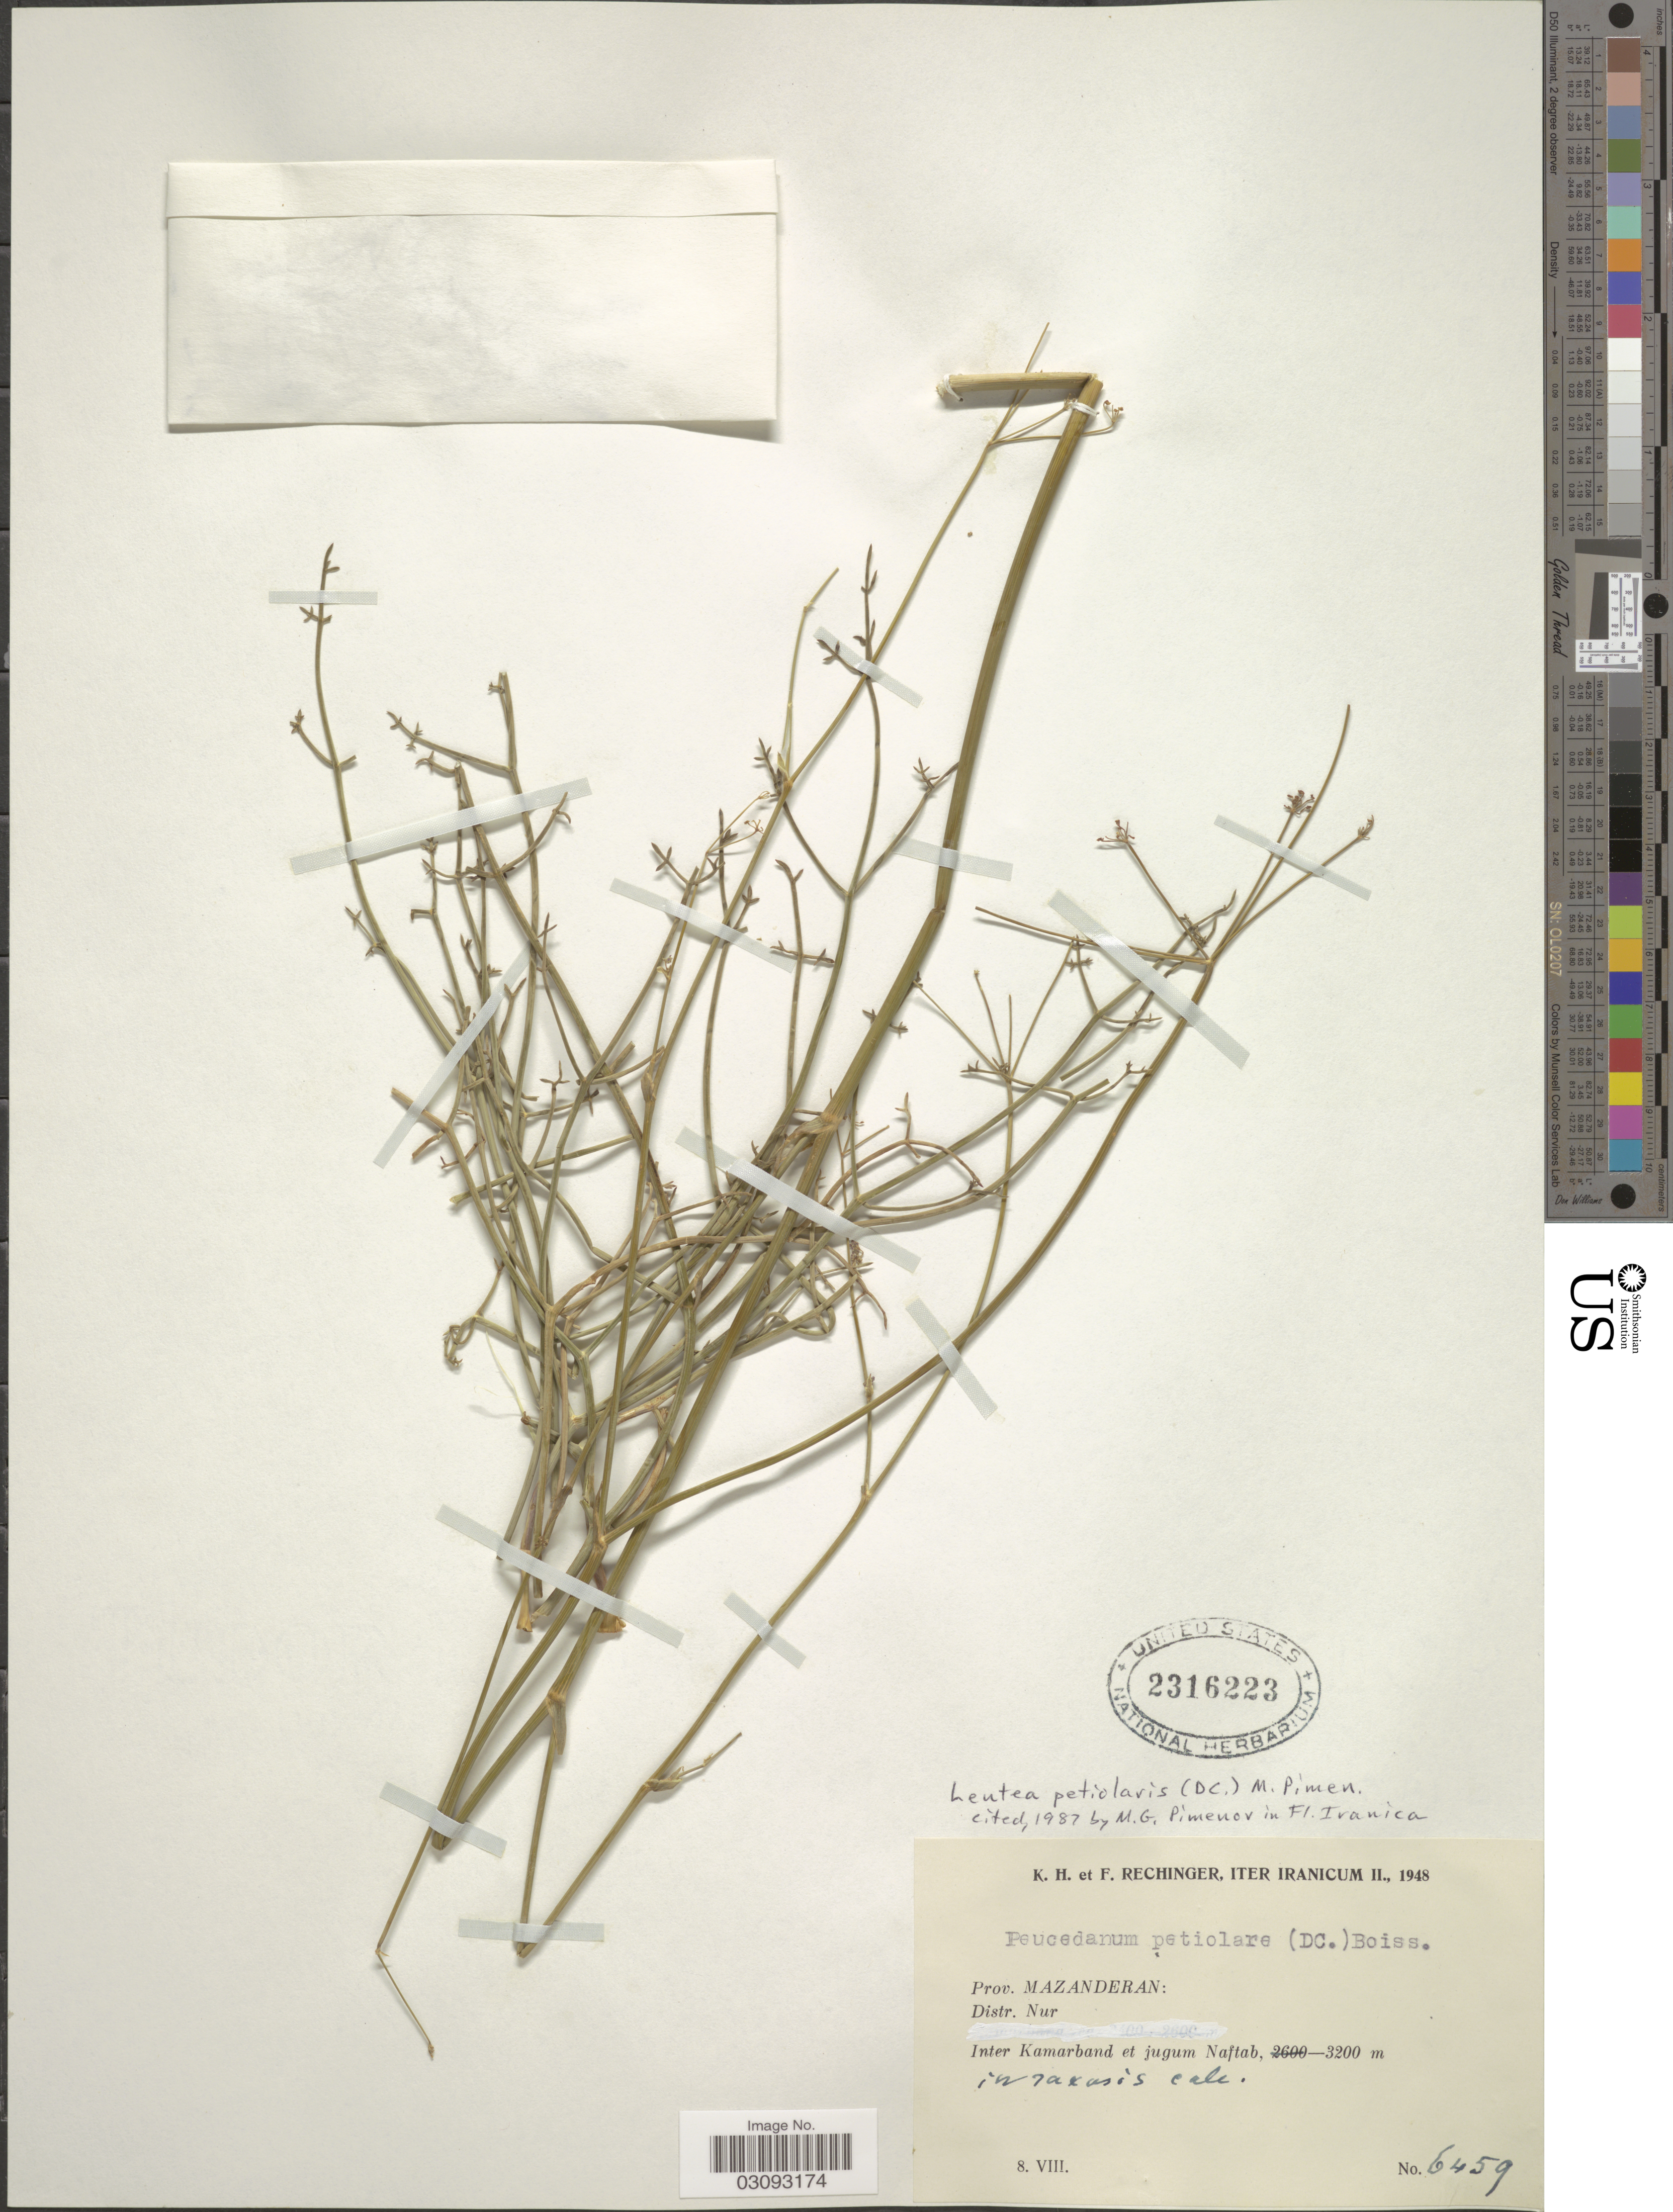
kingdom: Plantae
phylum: Tracheophyta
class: Magnoliopsida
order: Apiales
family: Apiaceae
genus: Leutea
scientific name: Leutea petiolaris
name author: (DC.) Pimenov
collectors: K. H. Rechinger & F. Rechinger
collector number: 6459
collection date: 1948-08-08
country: Iran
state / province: Mazandaran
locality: Distr. Nur. Inter Kamarband et jugum Naftab.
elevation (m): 3200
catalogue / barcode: US 2316223